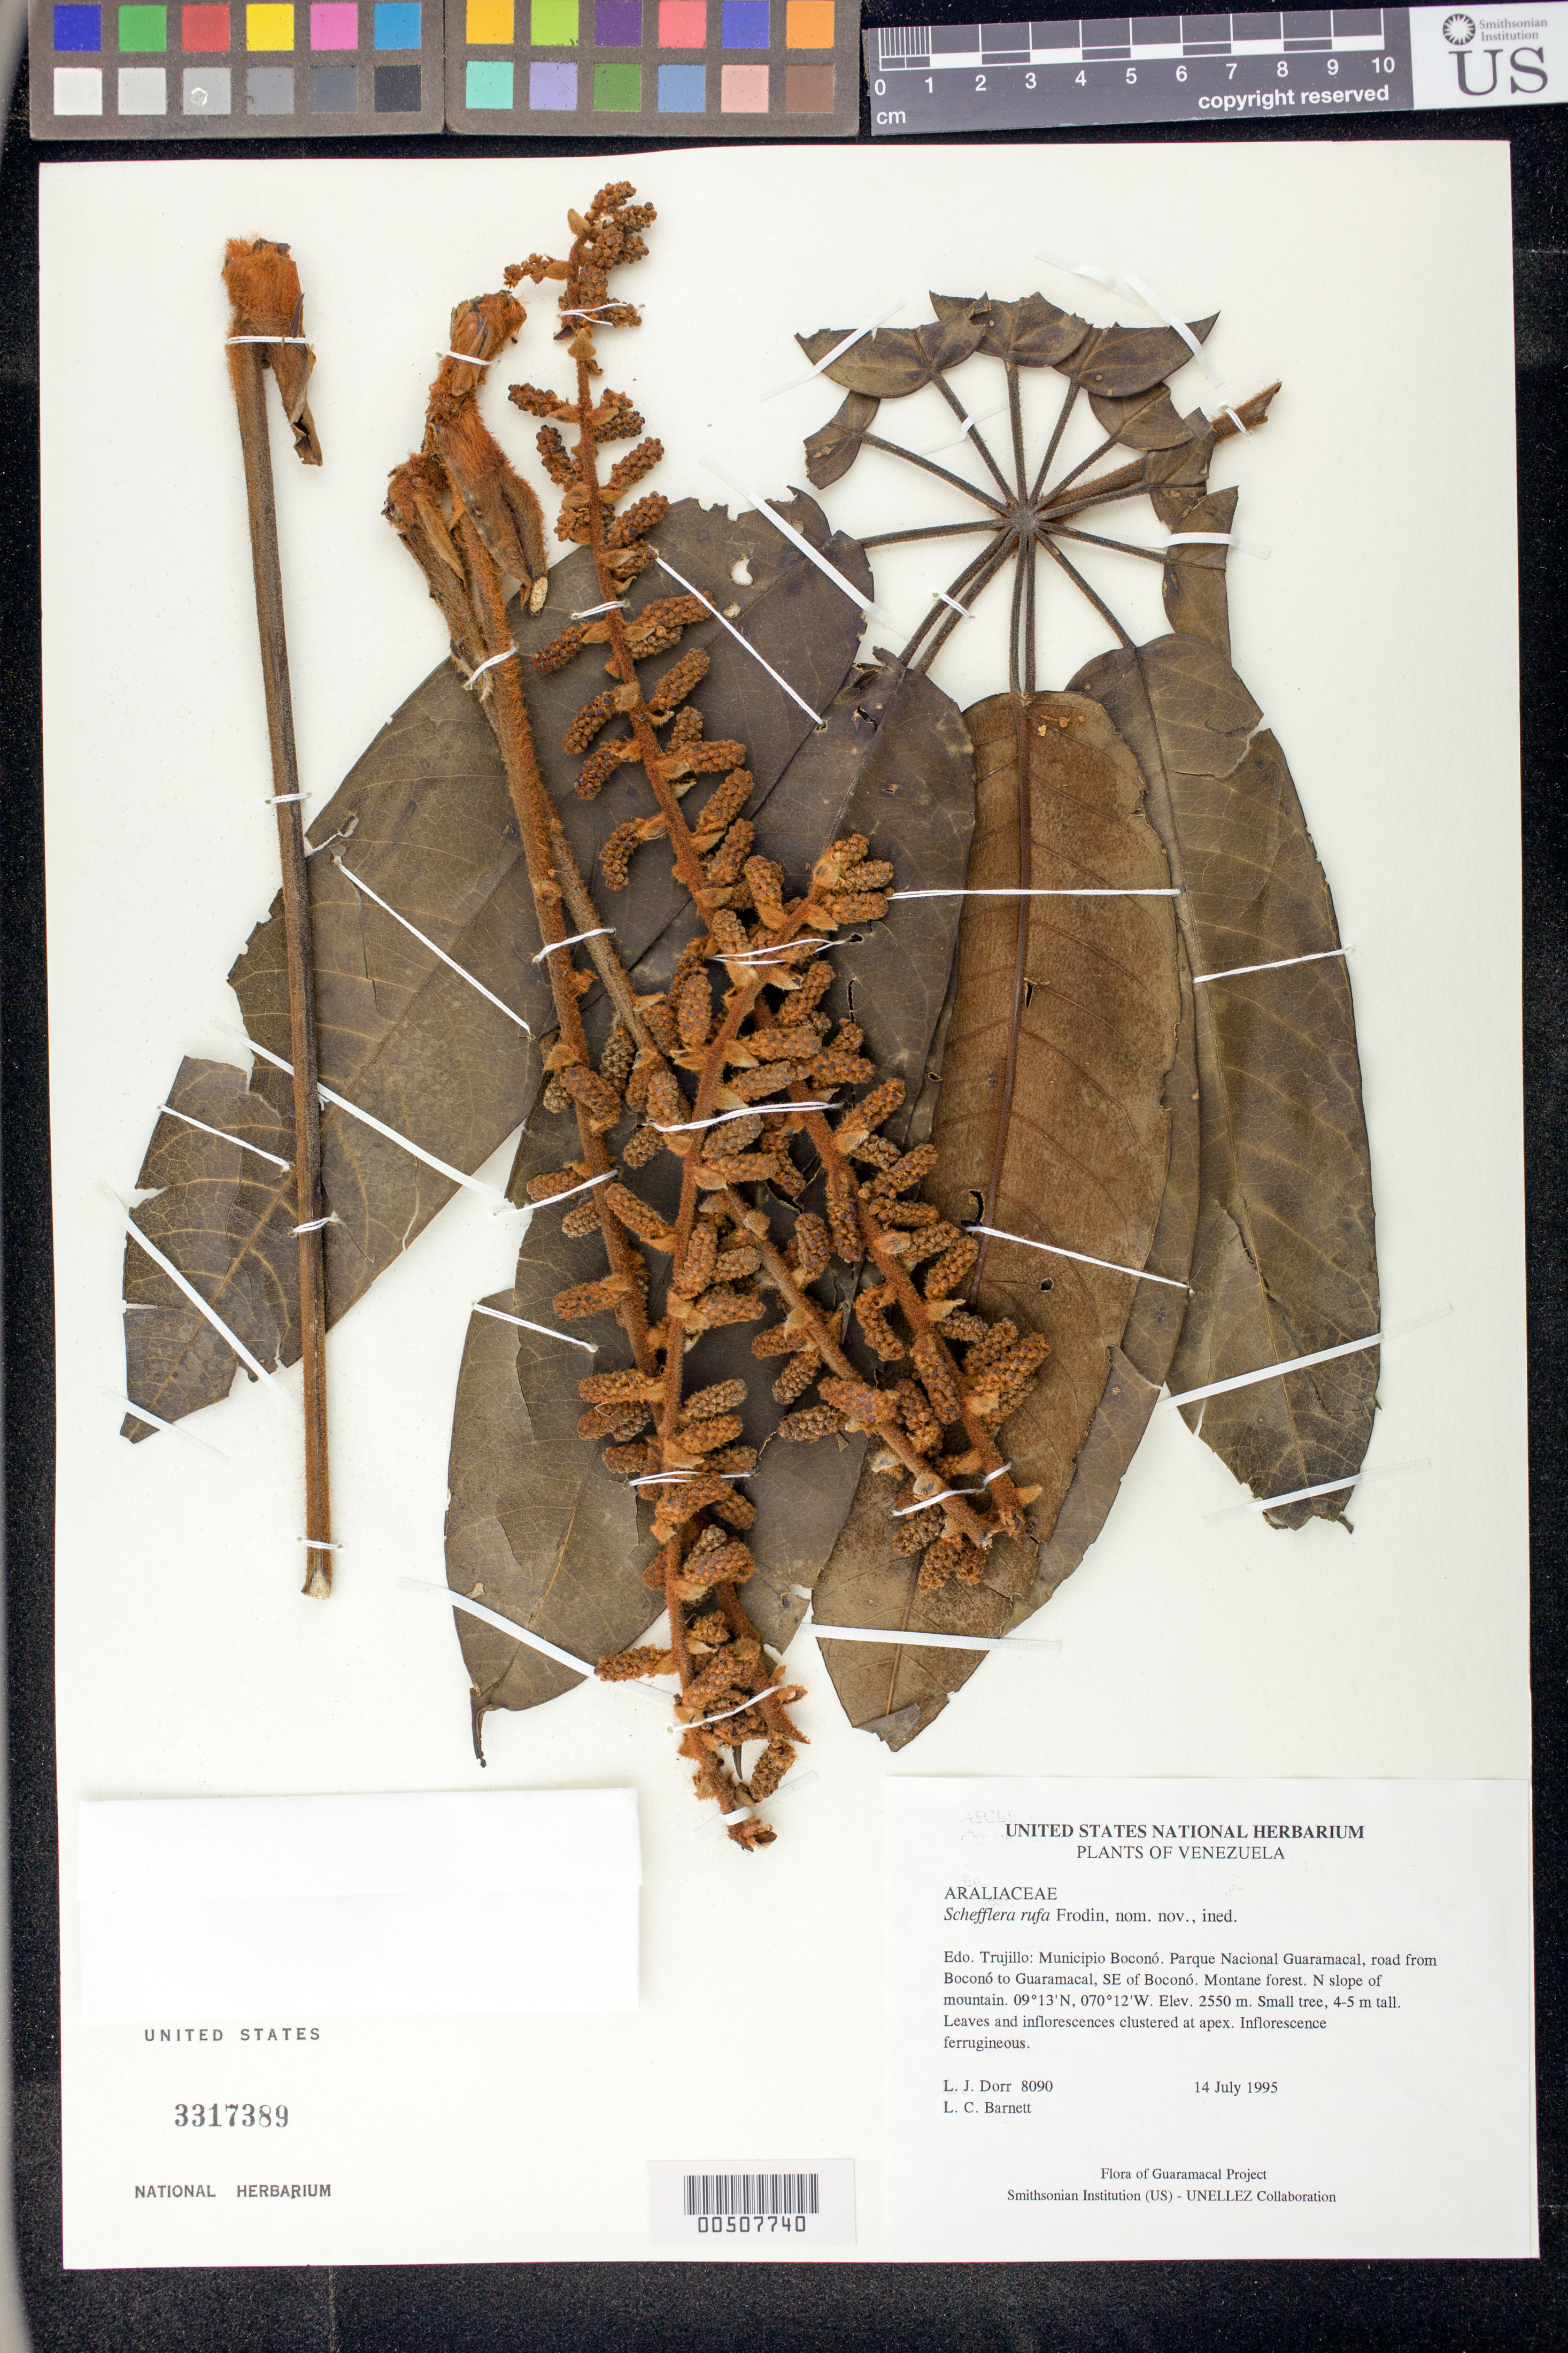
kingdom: Plantae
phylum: Tracheophyta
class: Magnoliopsida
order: Apiales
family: Araliaceae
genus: Schefflera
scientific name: Schefflera rufa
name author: Frodin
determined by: Frodin, D. G.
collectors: L. J. Dorr & L. C. Barnett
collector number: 8090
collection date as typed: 14 Jul 1995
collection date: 1995-07-14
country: Venezuela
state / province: Trujillo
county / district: Boconó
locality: Parque Nacional Guaramacal, road from Boconó to Guaramacal, SE of Boconó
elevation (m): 2550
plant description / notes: PORT, US, VEN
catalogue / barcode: US 3317389